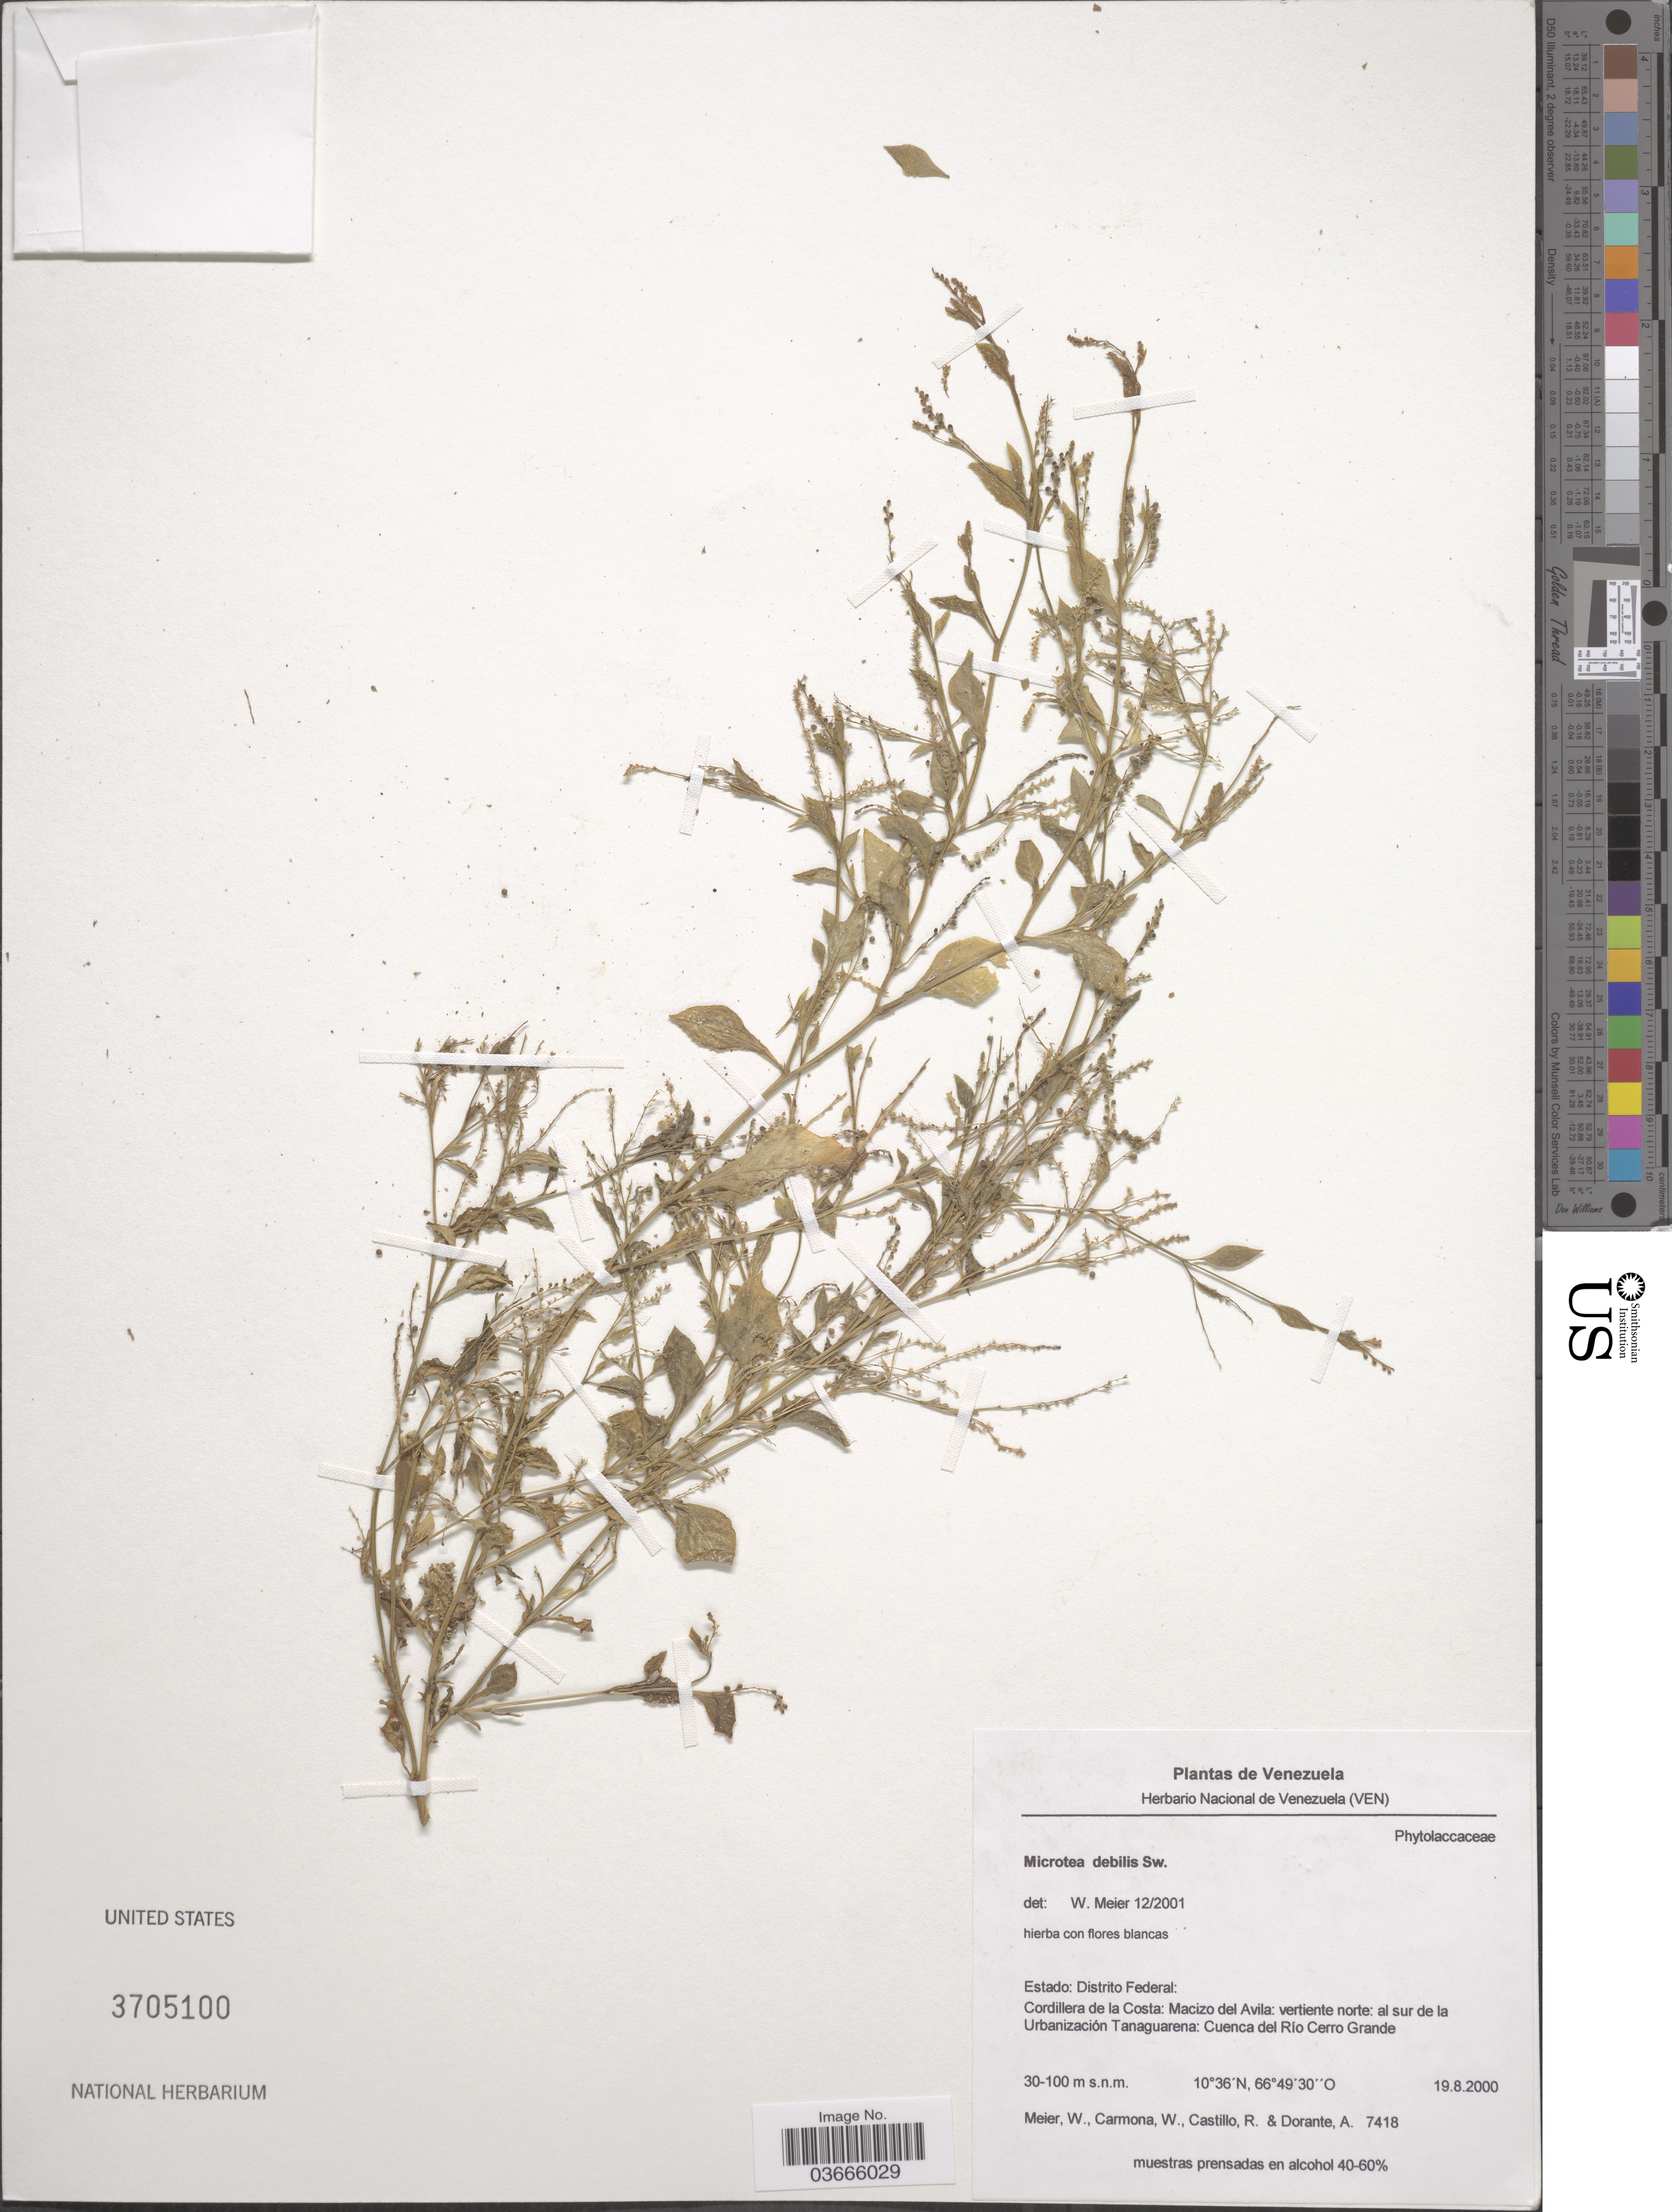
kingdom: Plantae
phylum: Tracheophyta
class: Magnoliopsida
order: Caryophyllales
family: Microteaceae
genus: Microtea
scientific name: Microtea debilis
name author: Sw.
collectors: W. Meier, W. Carmona, R. Castillo & A. Dorante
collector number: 7418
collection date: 2000-08-19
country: Venezuela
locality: Estado: Distrito Federal. Cordillera de la Costa: Macizo del Avila: vertiente norte: al sur de la Urbanización Tanaguarena: Cuenca del Río Cerro Grande.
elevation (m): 30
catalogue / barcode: US 3705100